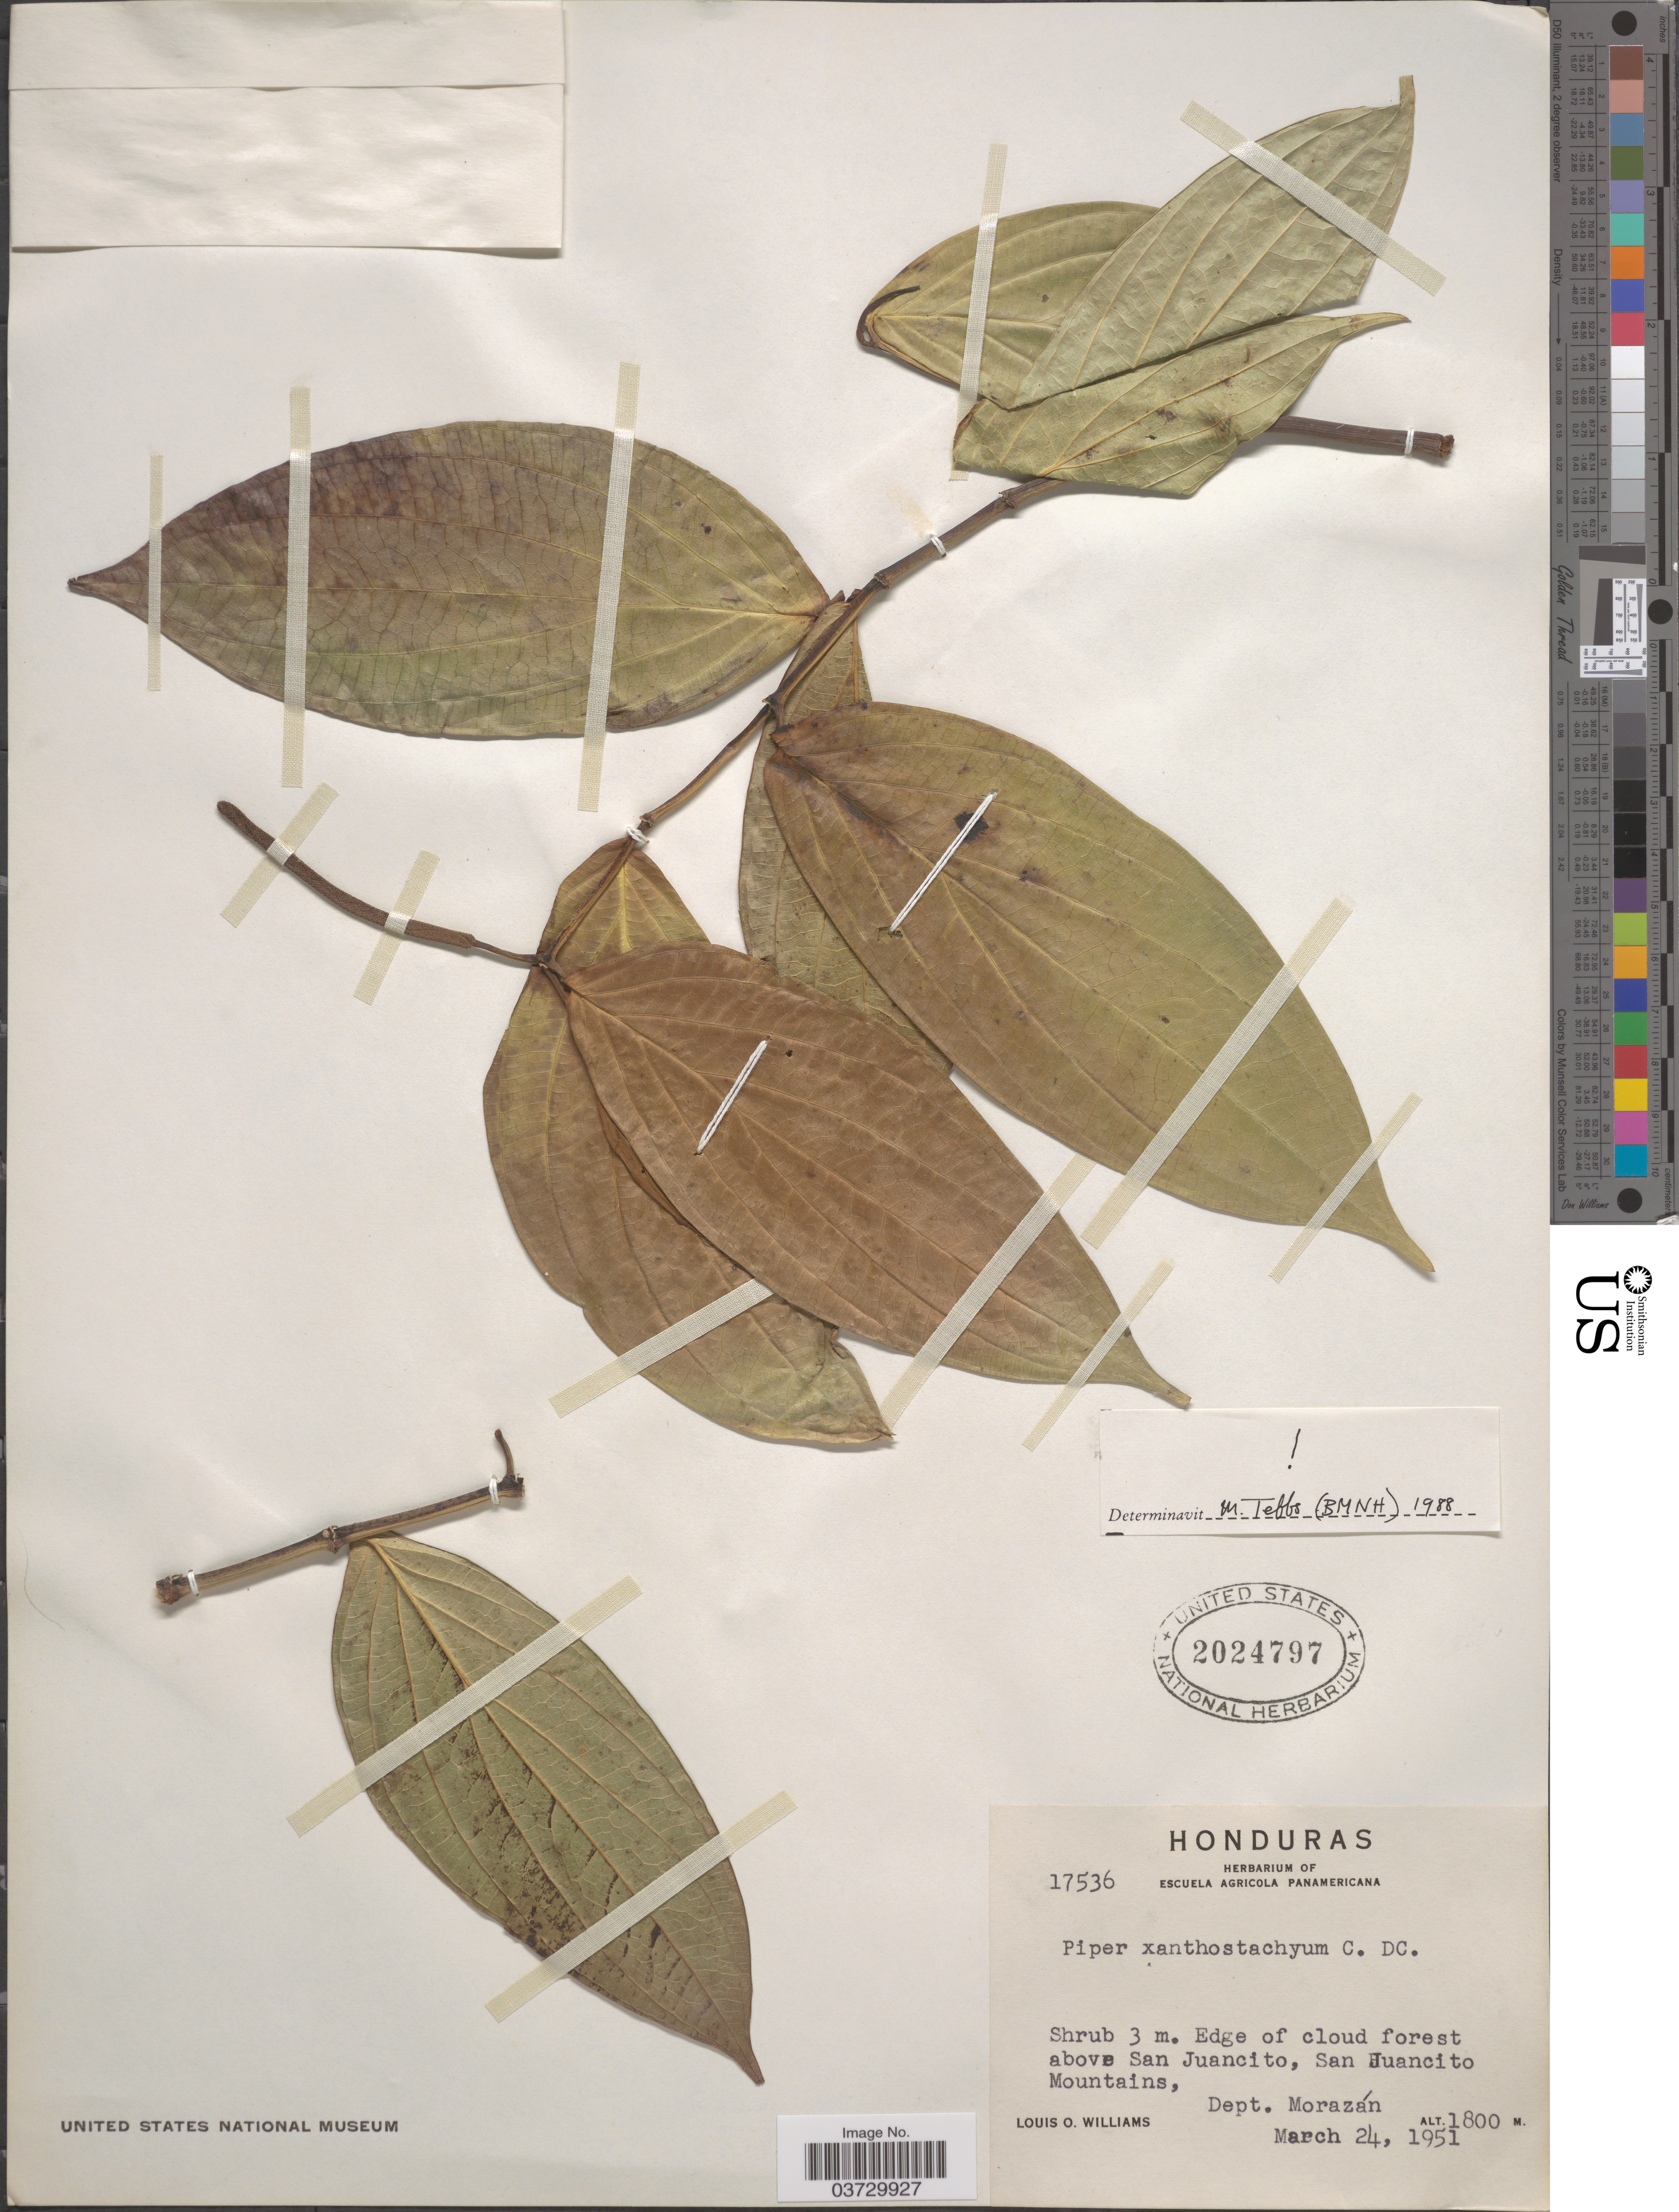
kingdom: Plantae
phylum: Tracheophyta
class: Magnoliopsida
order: Piperales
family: Piperaceae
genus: Piper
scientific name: Piper xanthostachyum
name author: C. DC. in Pittier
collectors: L. O. Williams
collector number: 17536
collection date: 1951-03-24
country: Honduras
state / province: Fco. Morazán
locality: Edge of cloud forest above San Juancito, San Juancito Mountains, Dept. Morazán.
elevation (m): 1800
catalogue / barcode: US 2024797